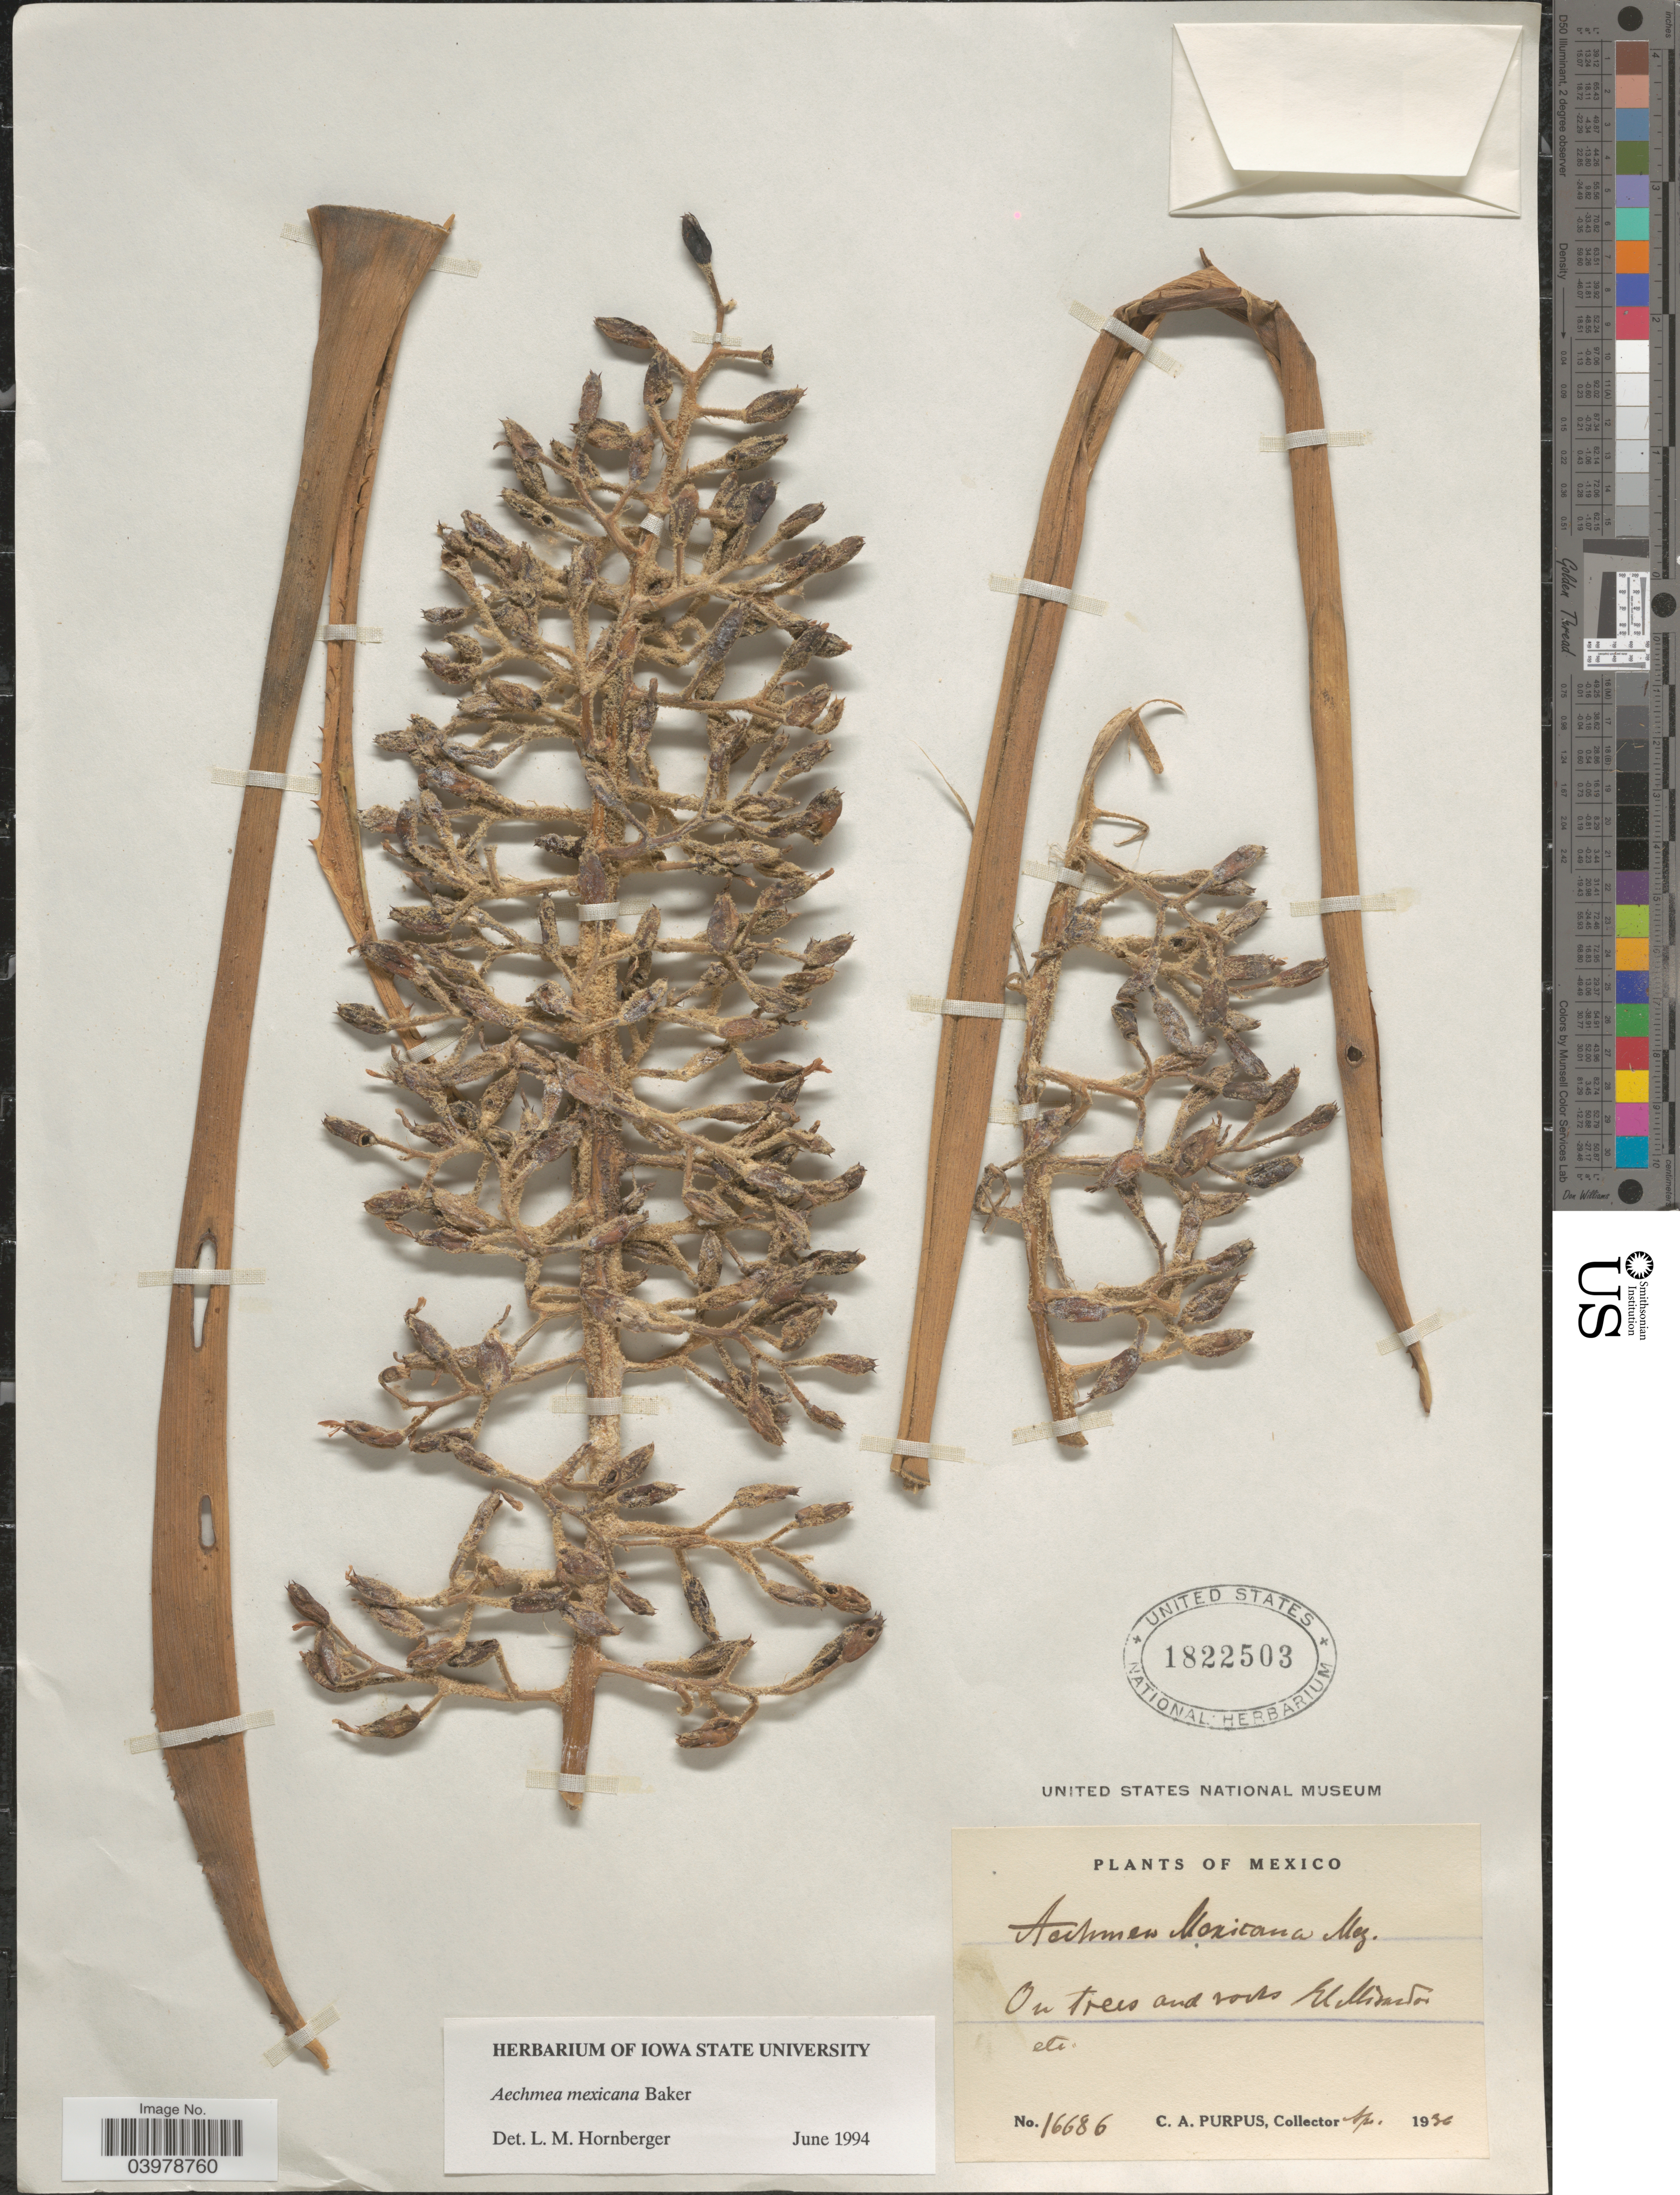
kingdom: Plantae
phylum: Tracheophyta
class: Liliopsida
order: Poales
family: Bromeliaceae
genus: Aechmea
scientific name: Aechmea mexicana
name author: Baker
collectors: C. A. Purpus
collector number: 16686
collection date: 1936-04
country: Mexico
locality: El Mirador.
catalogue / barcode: US 1822503